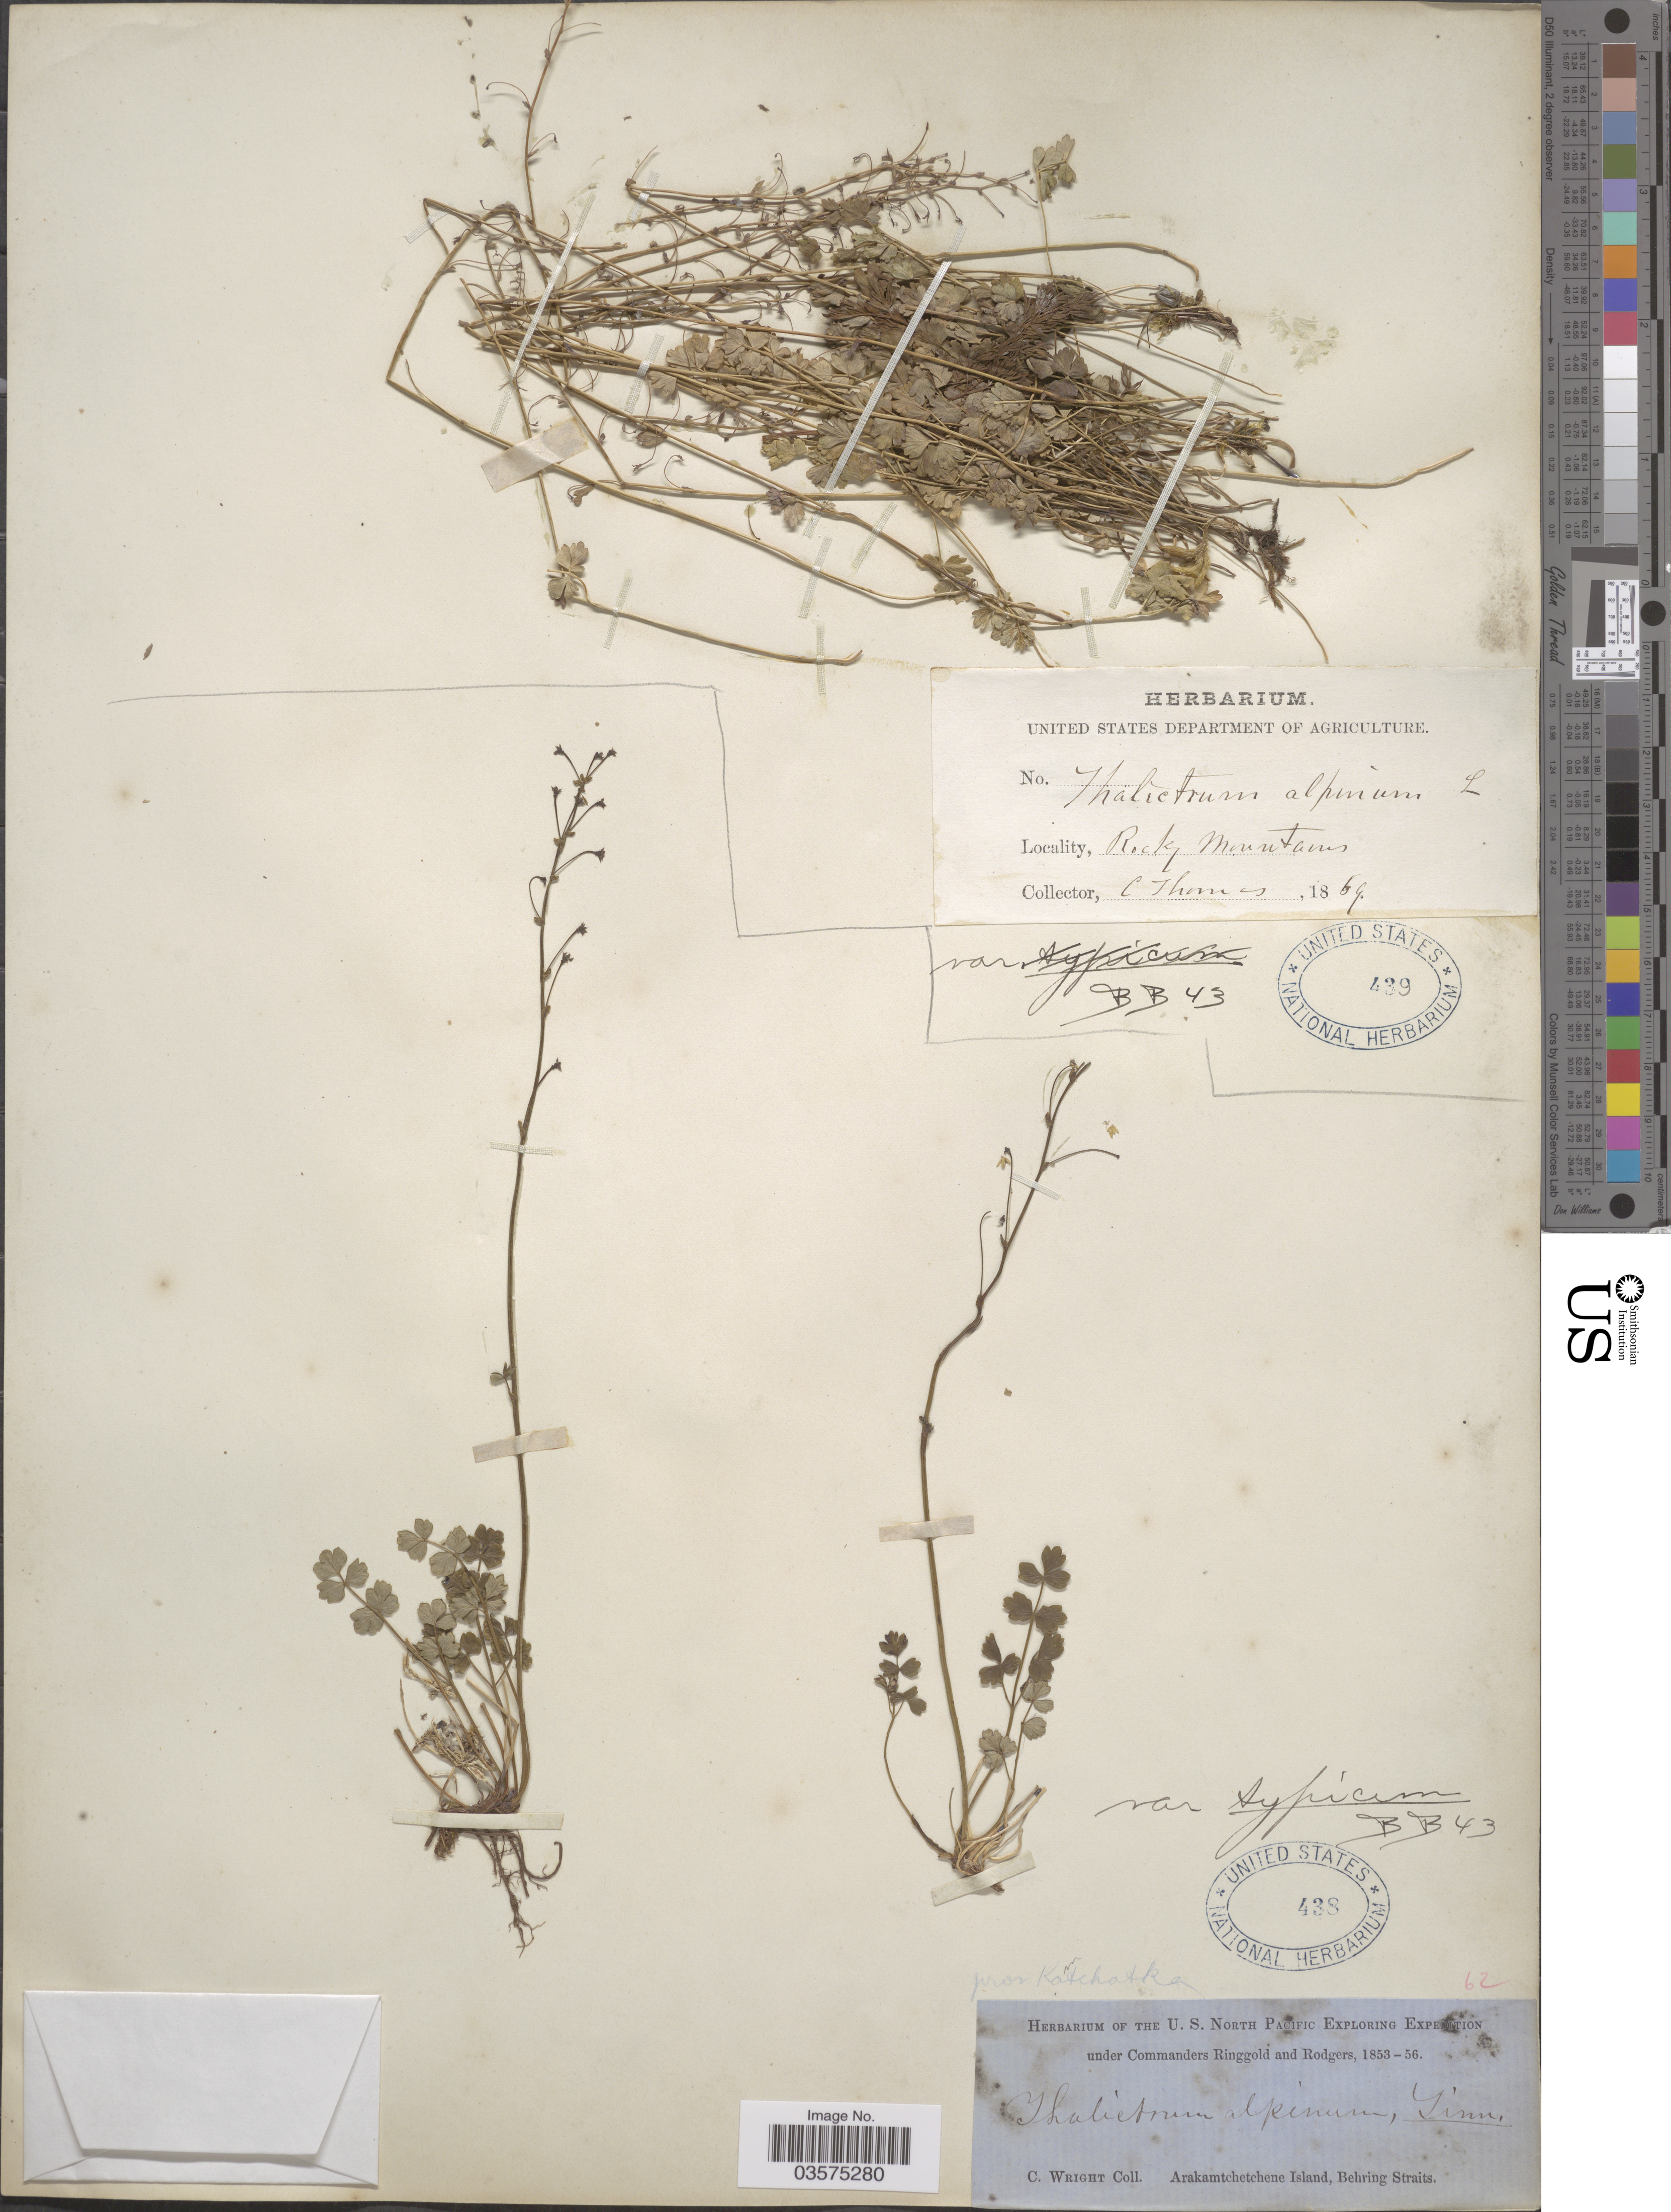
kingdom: Plantae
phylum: Tracheophyta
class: Magnoliopsida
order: Ranunculales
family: Ranunculaceae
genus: Thalictrum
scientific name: Thalictrum alpinum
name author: L.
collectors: C. Wright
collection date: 1853/1856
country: Russian Federation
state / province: Chukotka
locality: Arakamtchetchene Island, Behring Straits.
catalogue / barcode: US 438-2